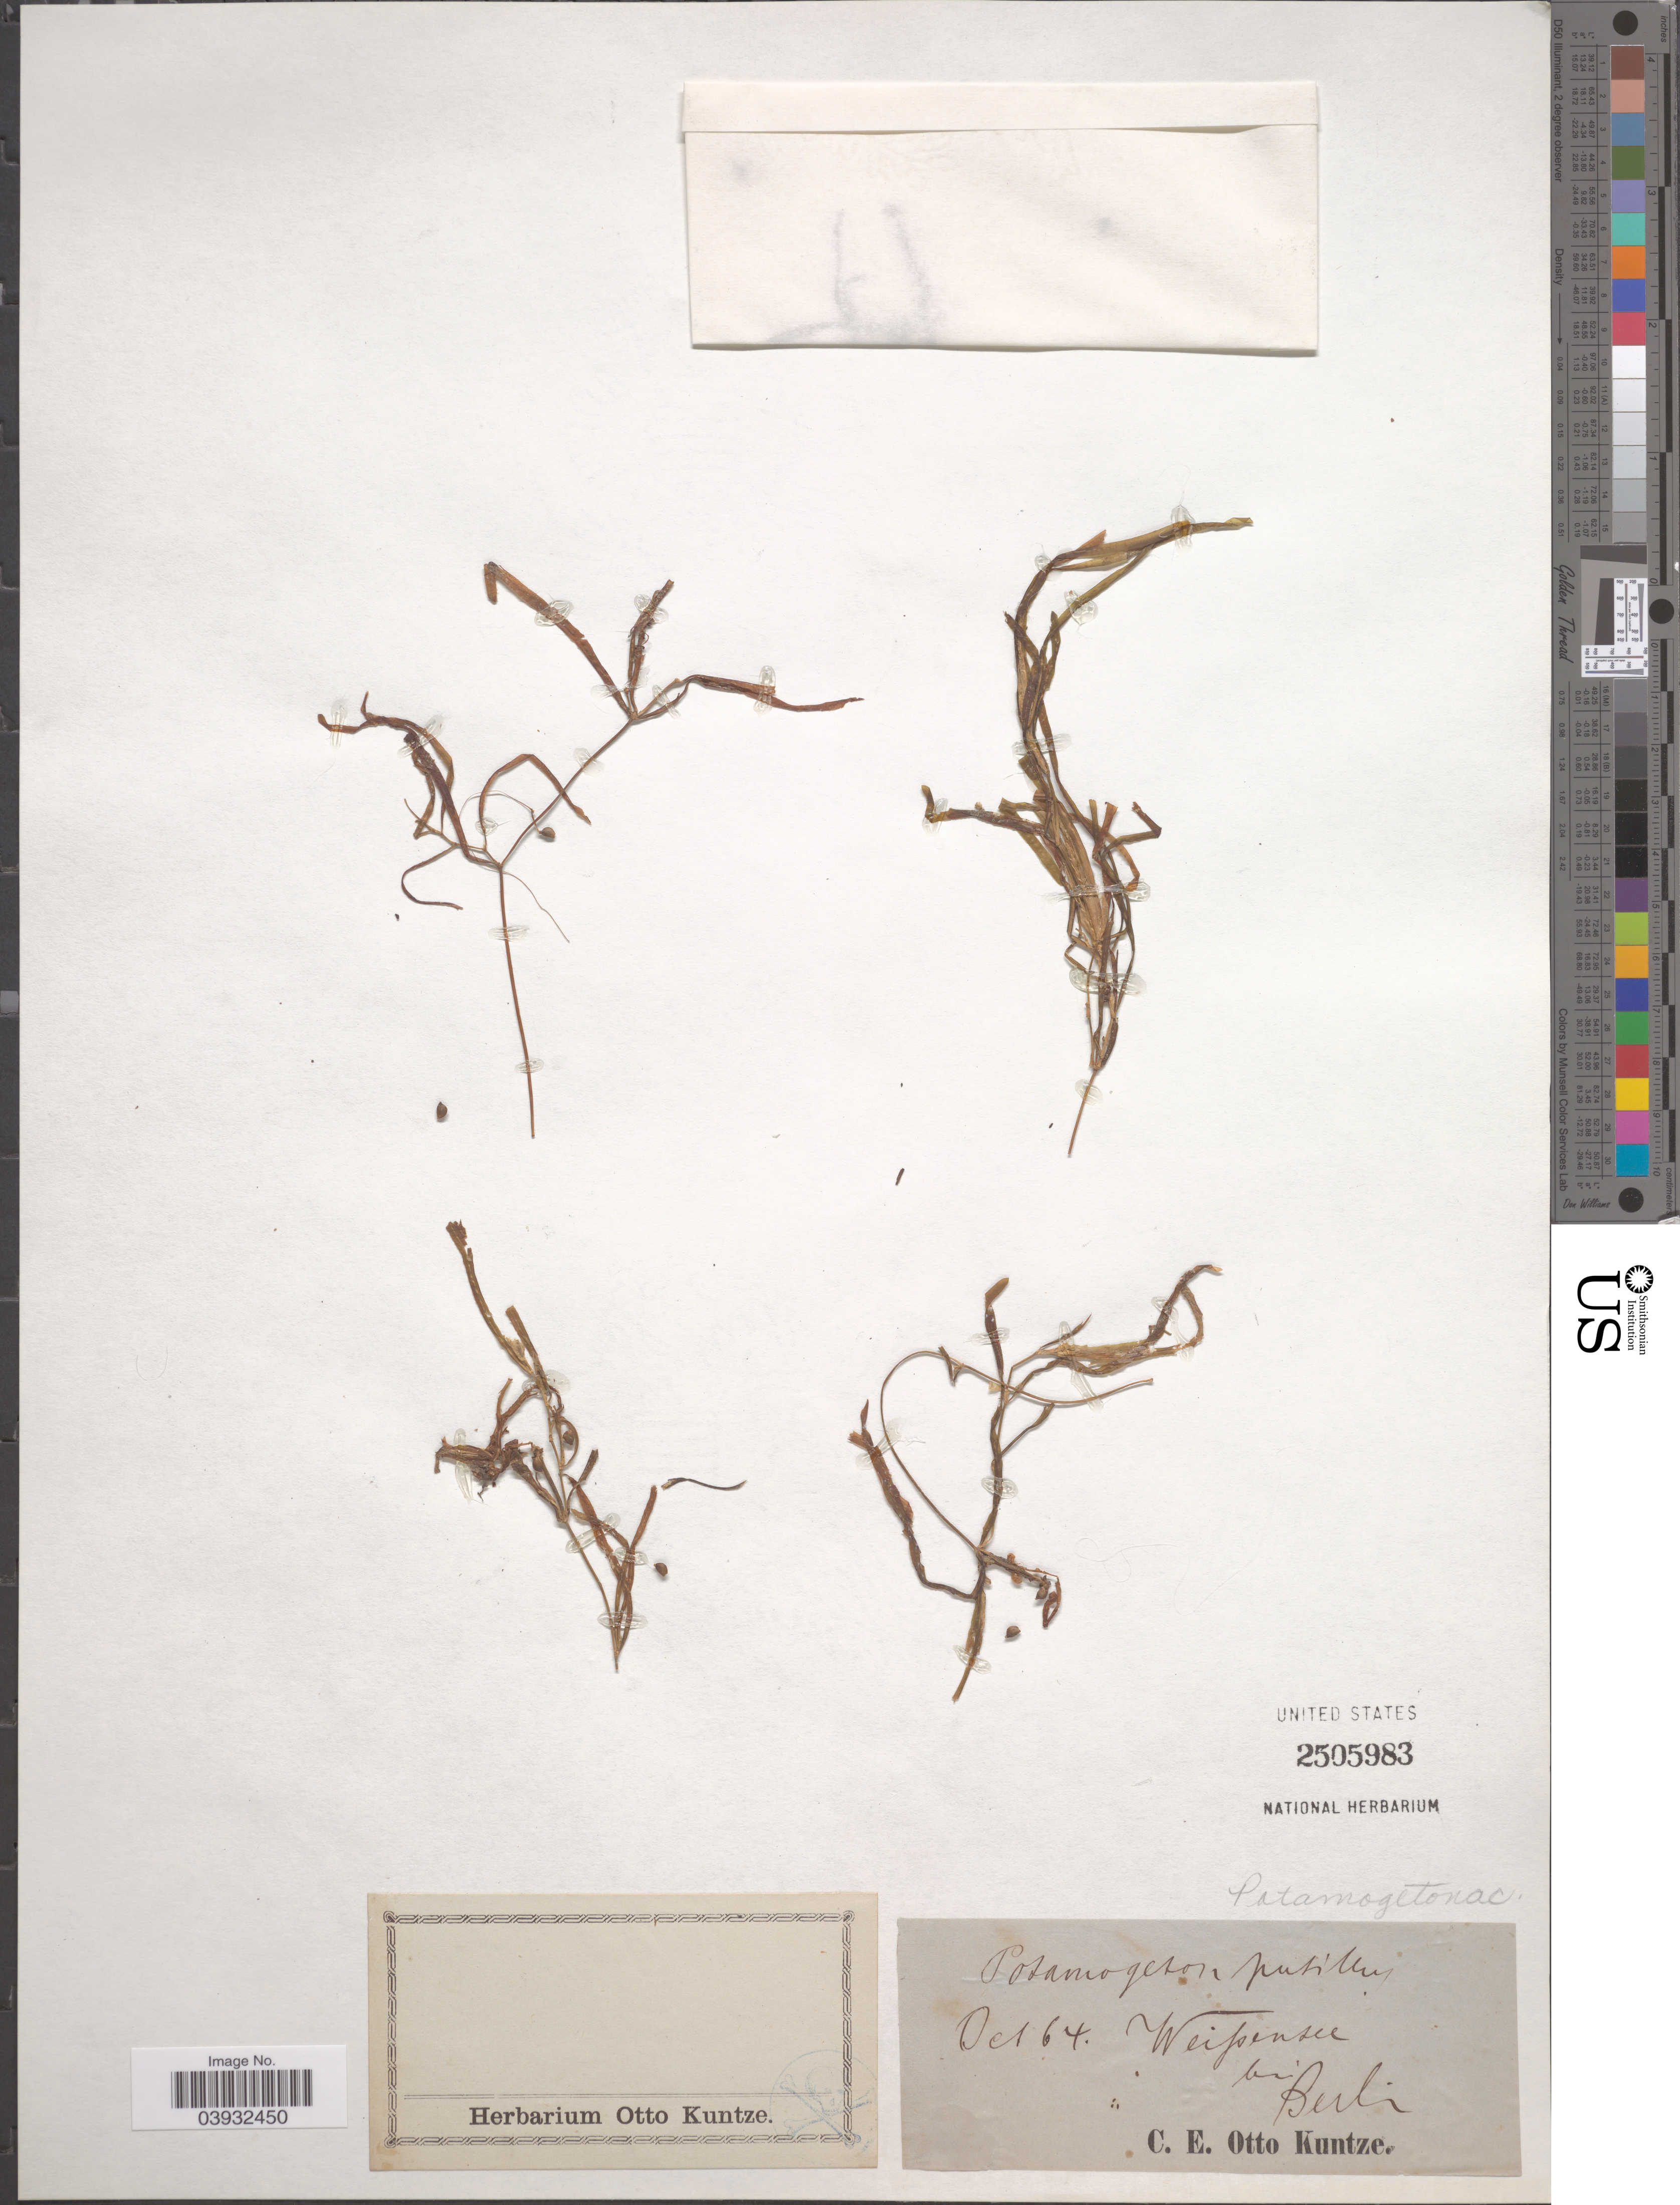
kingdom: Plantae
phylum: Tracheophyta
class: Liliopsida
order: Alismatales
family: Potamogetonaceae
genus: Potamogeton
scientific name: Potamogeton pusillus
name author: L.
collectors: C.E.O. Kuntze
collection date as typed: Transcribed d/m/y: /10/64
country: Germany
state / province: Berlin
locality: Weissensee bei Berlin.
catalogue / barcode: US 2505983